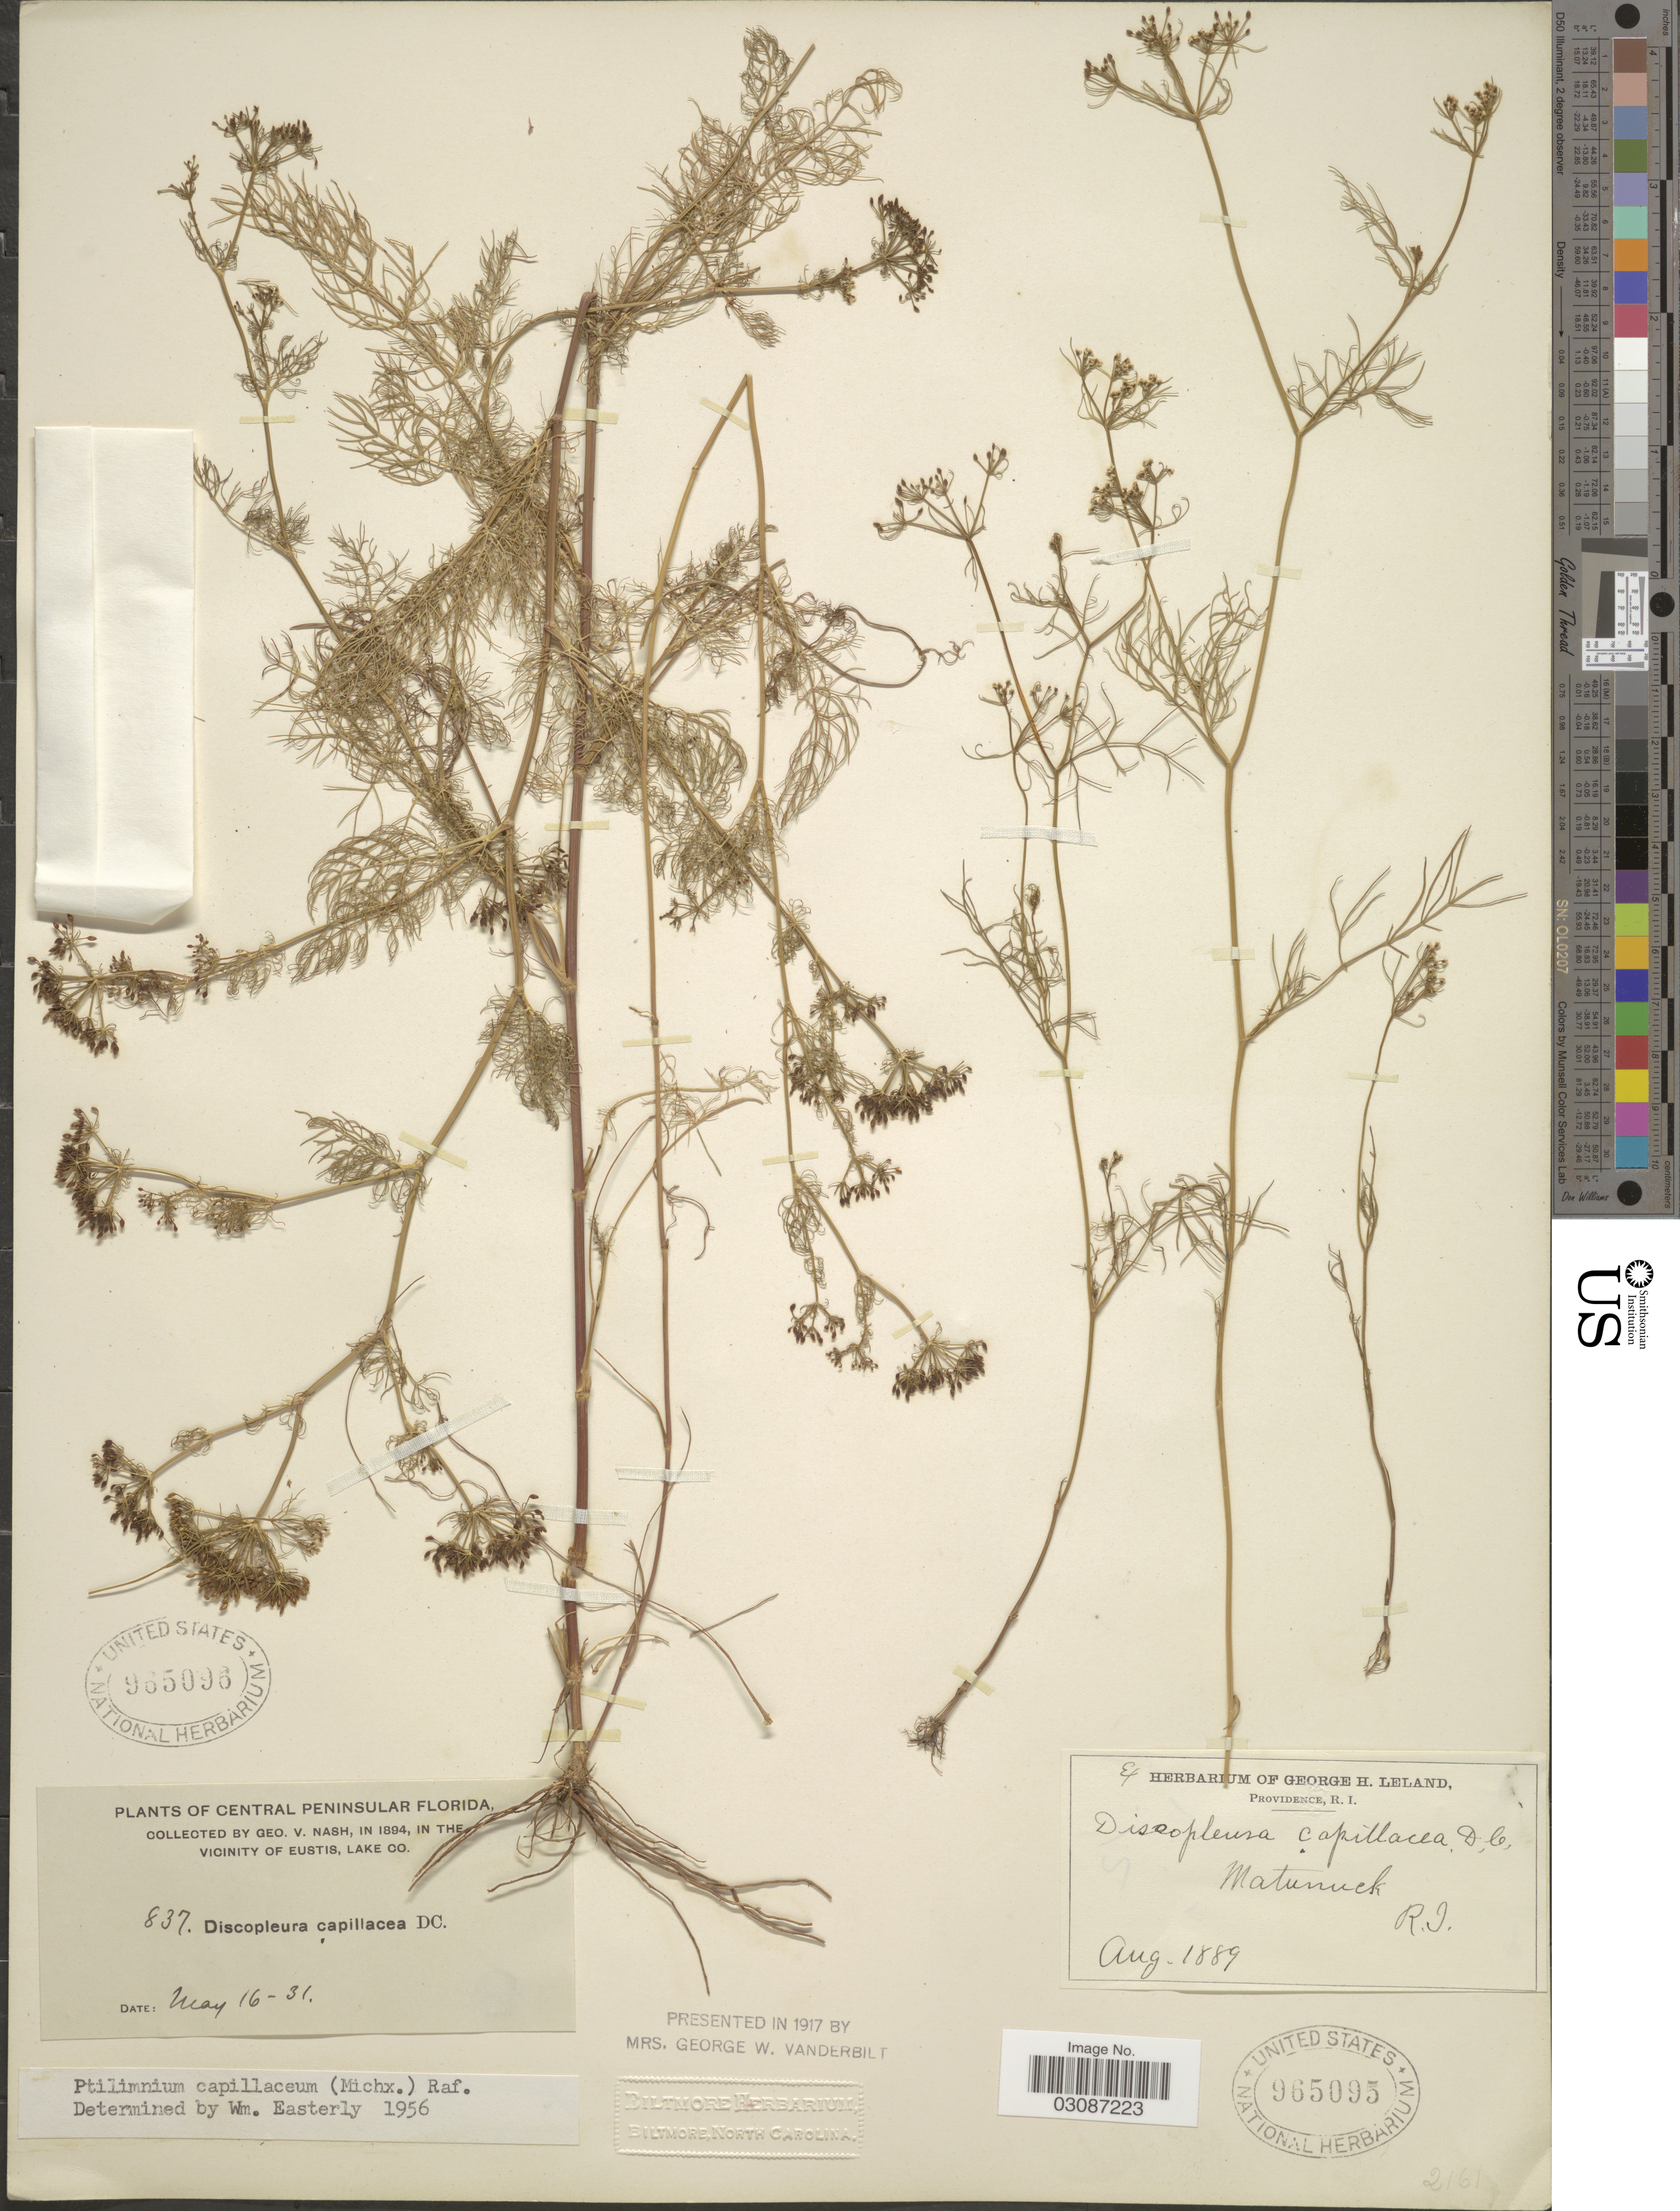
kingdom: Plantae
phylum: Tracheophyta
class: Magnoliopsida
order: Apiales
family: Apiaceae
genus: Ptilimnium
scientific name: Ptilimnium capillaceum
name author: (Michx.) Raf.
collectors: G. V. Nash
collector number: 837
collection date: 1894-05-16/1894-05-31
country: United States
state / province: Florida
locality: Central Peninsular Florida. In the vicinity of Eustis, Lake Co.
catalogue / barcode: US 965096-2